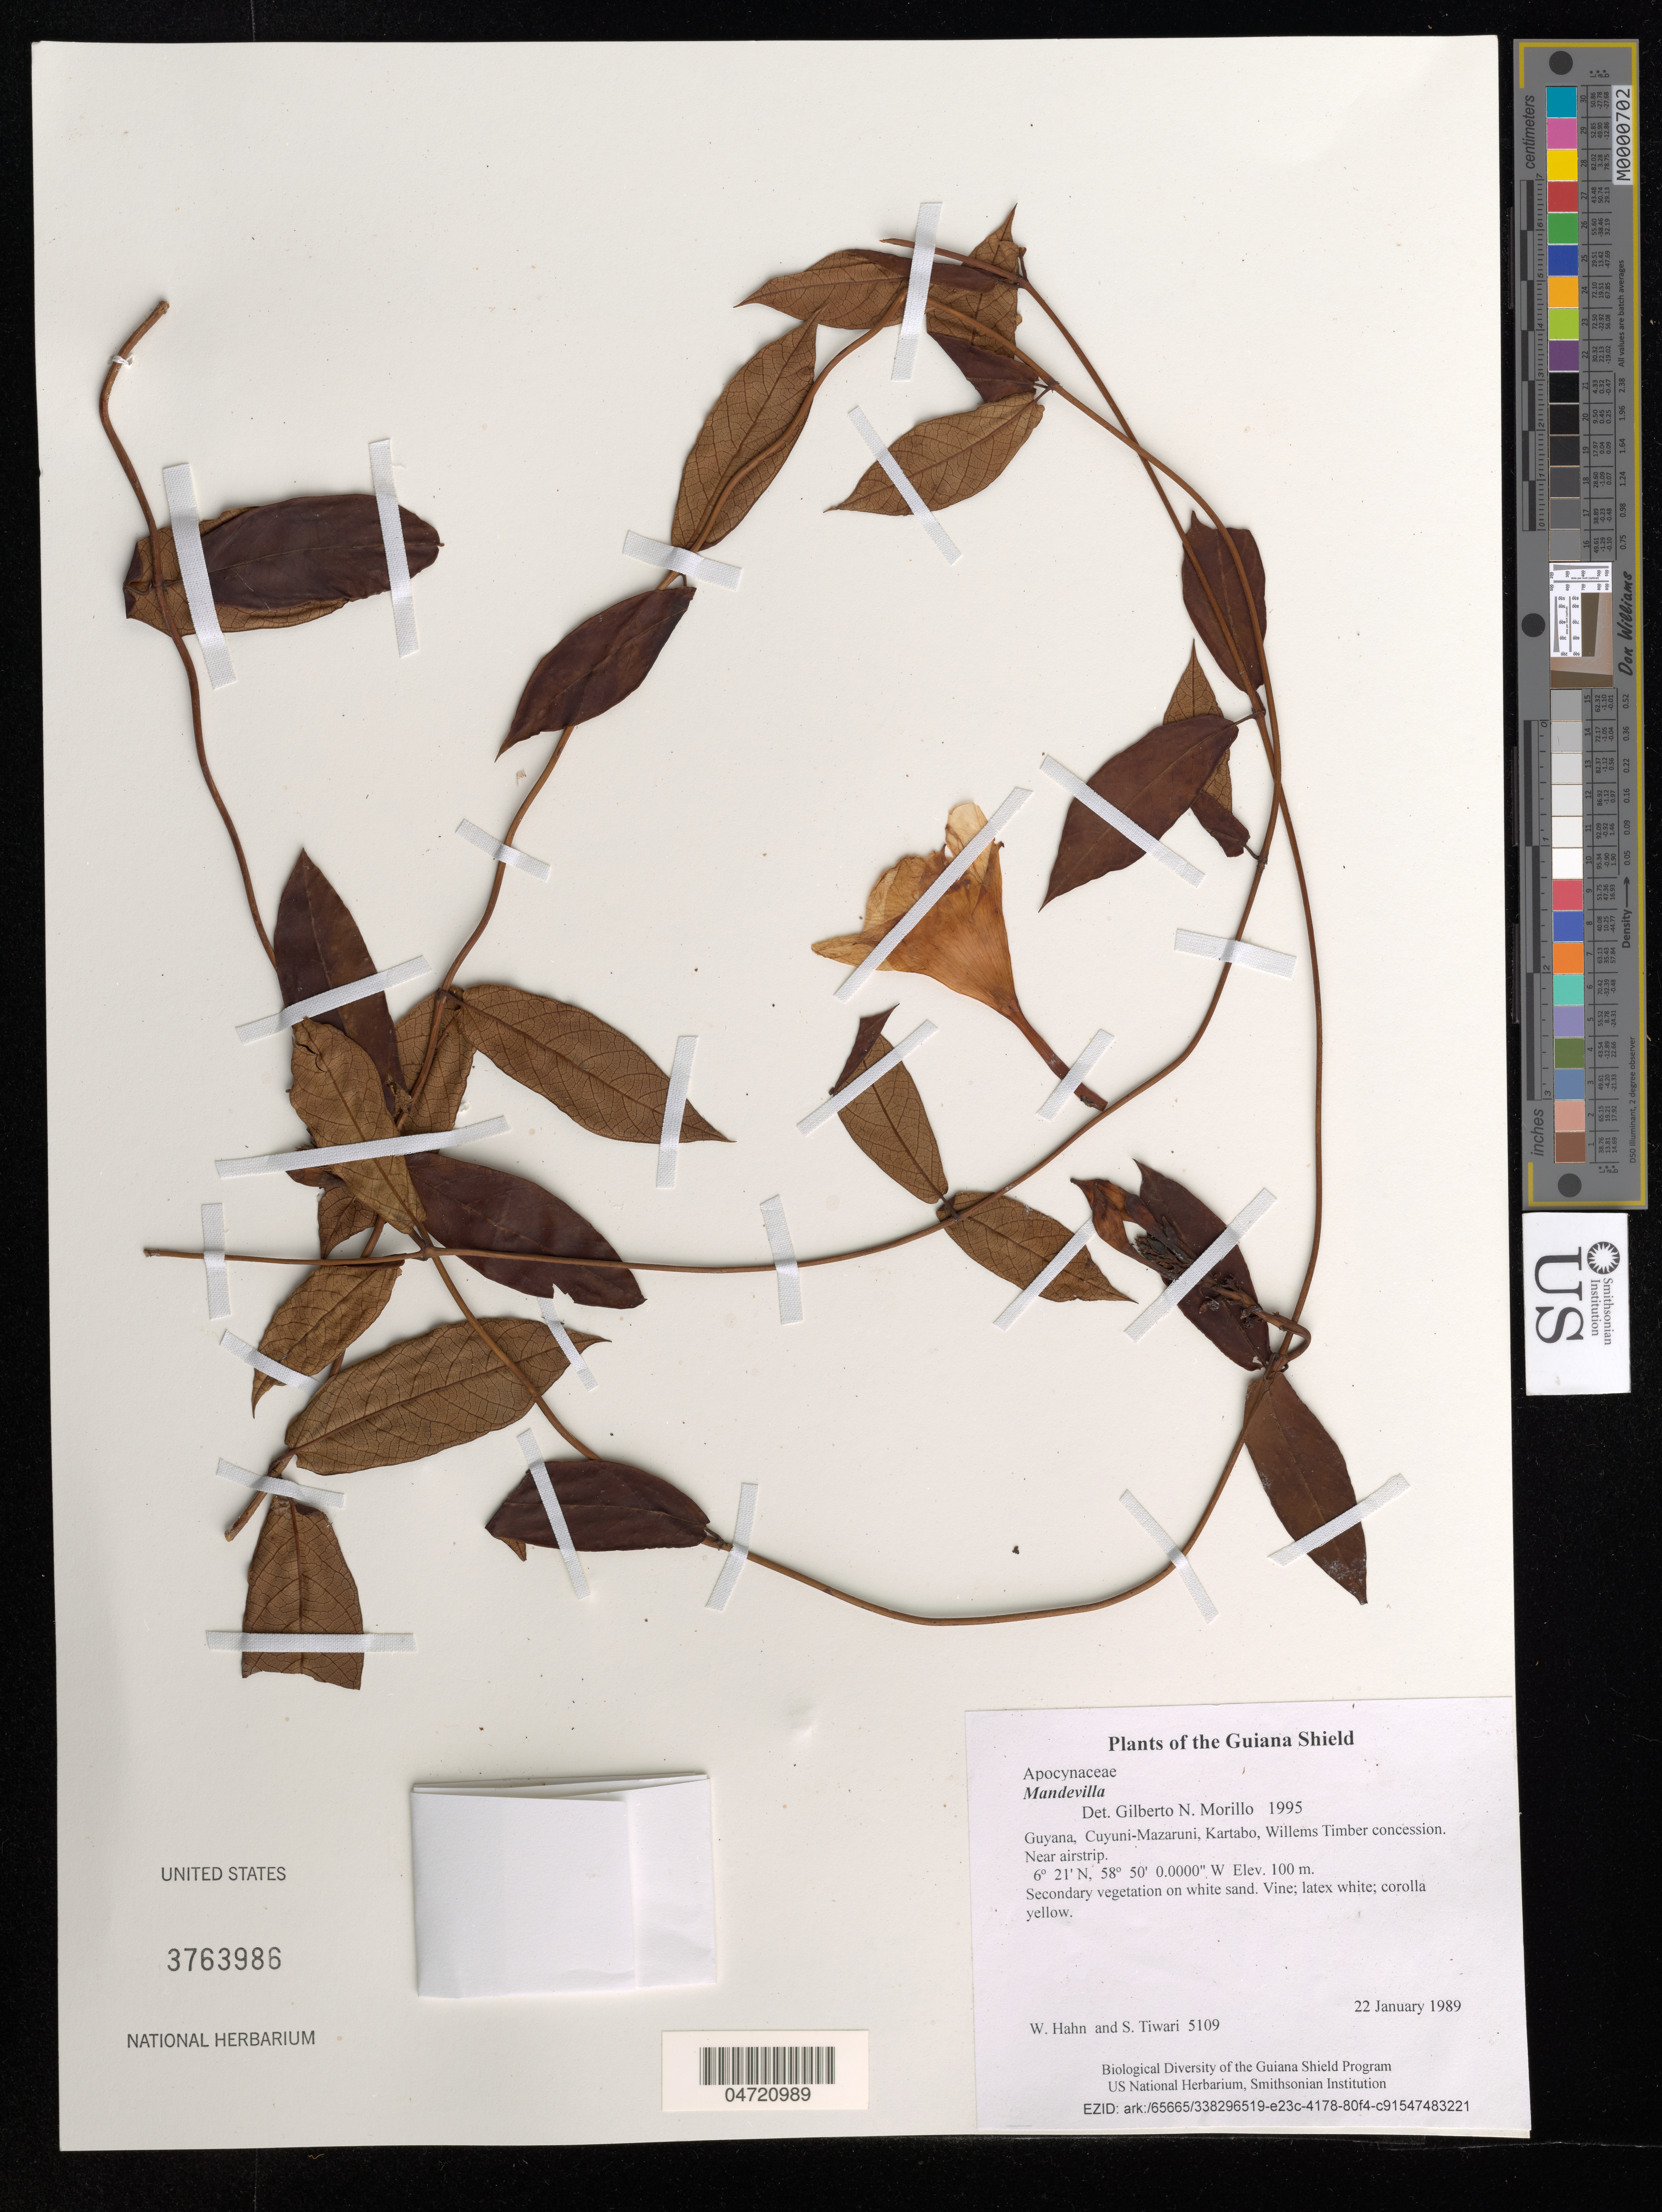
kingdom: Plantae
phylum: Tracheophyta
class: Magnoliopsida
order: Gentianales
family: Apocynaceae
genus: Mandevilla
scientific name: Mandevilla sp.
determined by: Morillo, G. N.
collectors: W. Hahn & S. Tiwari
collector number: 5109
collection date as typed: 22 January 1989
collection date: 1989-01-22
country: Guyana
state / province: Cuyuni-Mazaruni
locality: Kartabo, Willems Timber concession. Near airstrip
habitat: Secondary vegetation on white sand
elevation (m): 100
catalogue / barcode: US 3763986